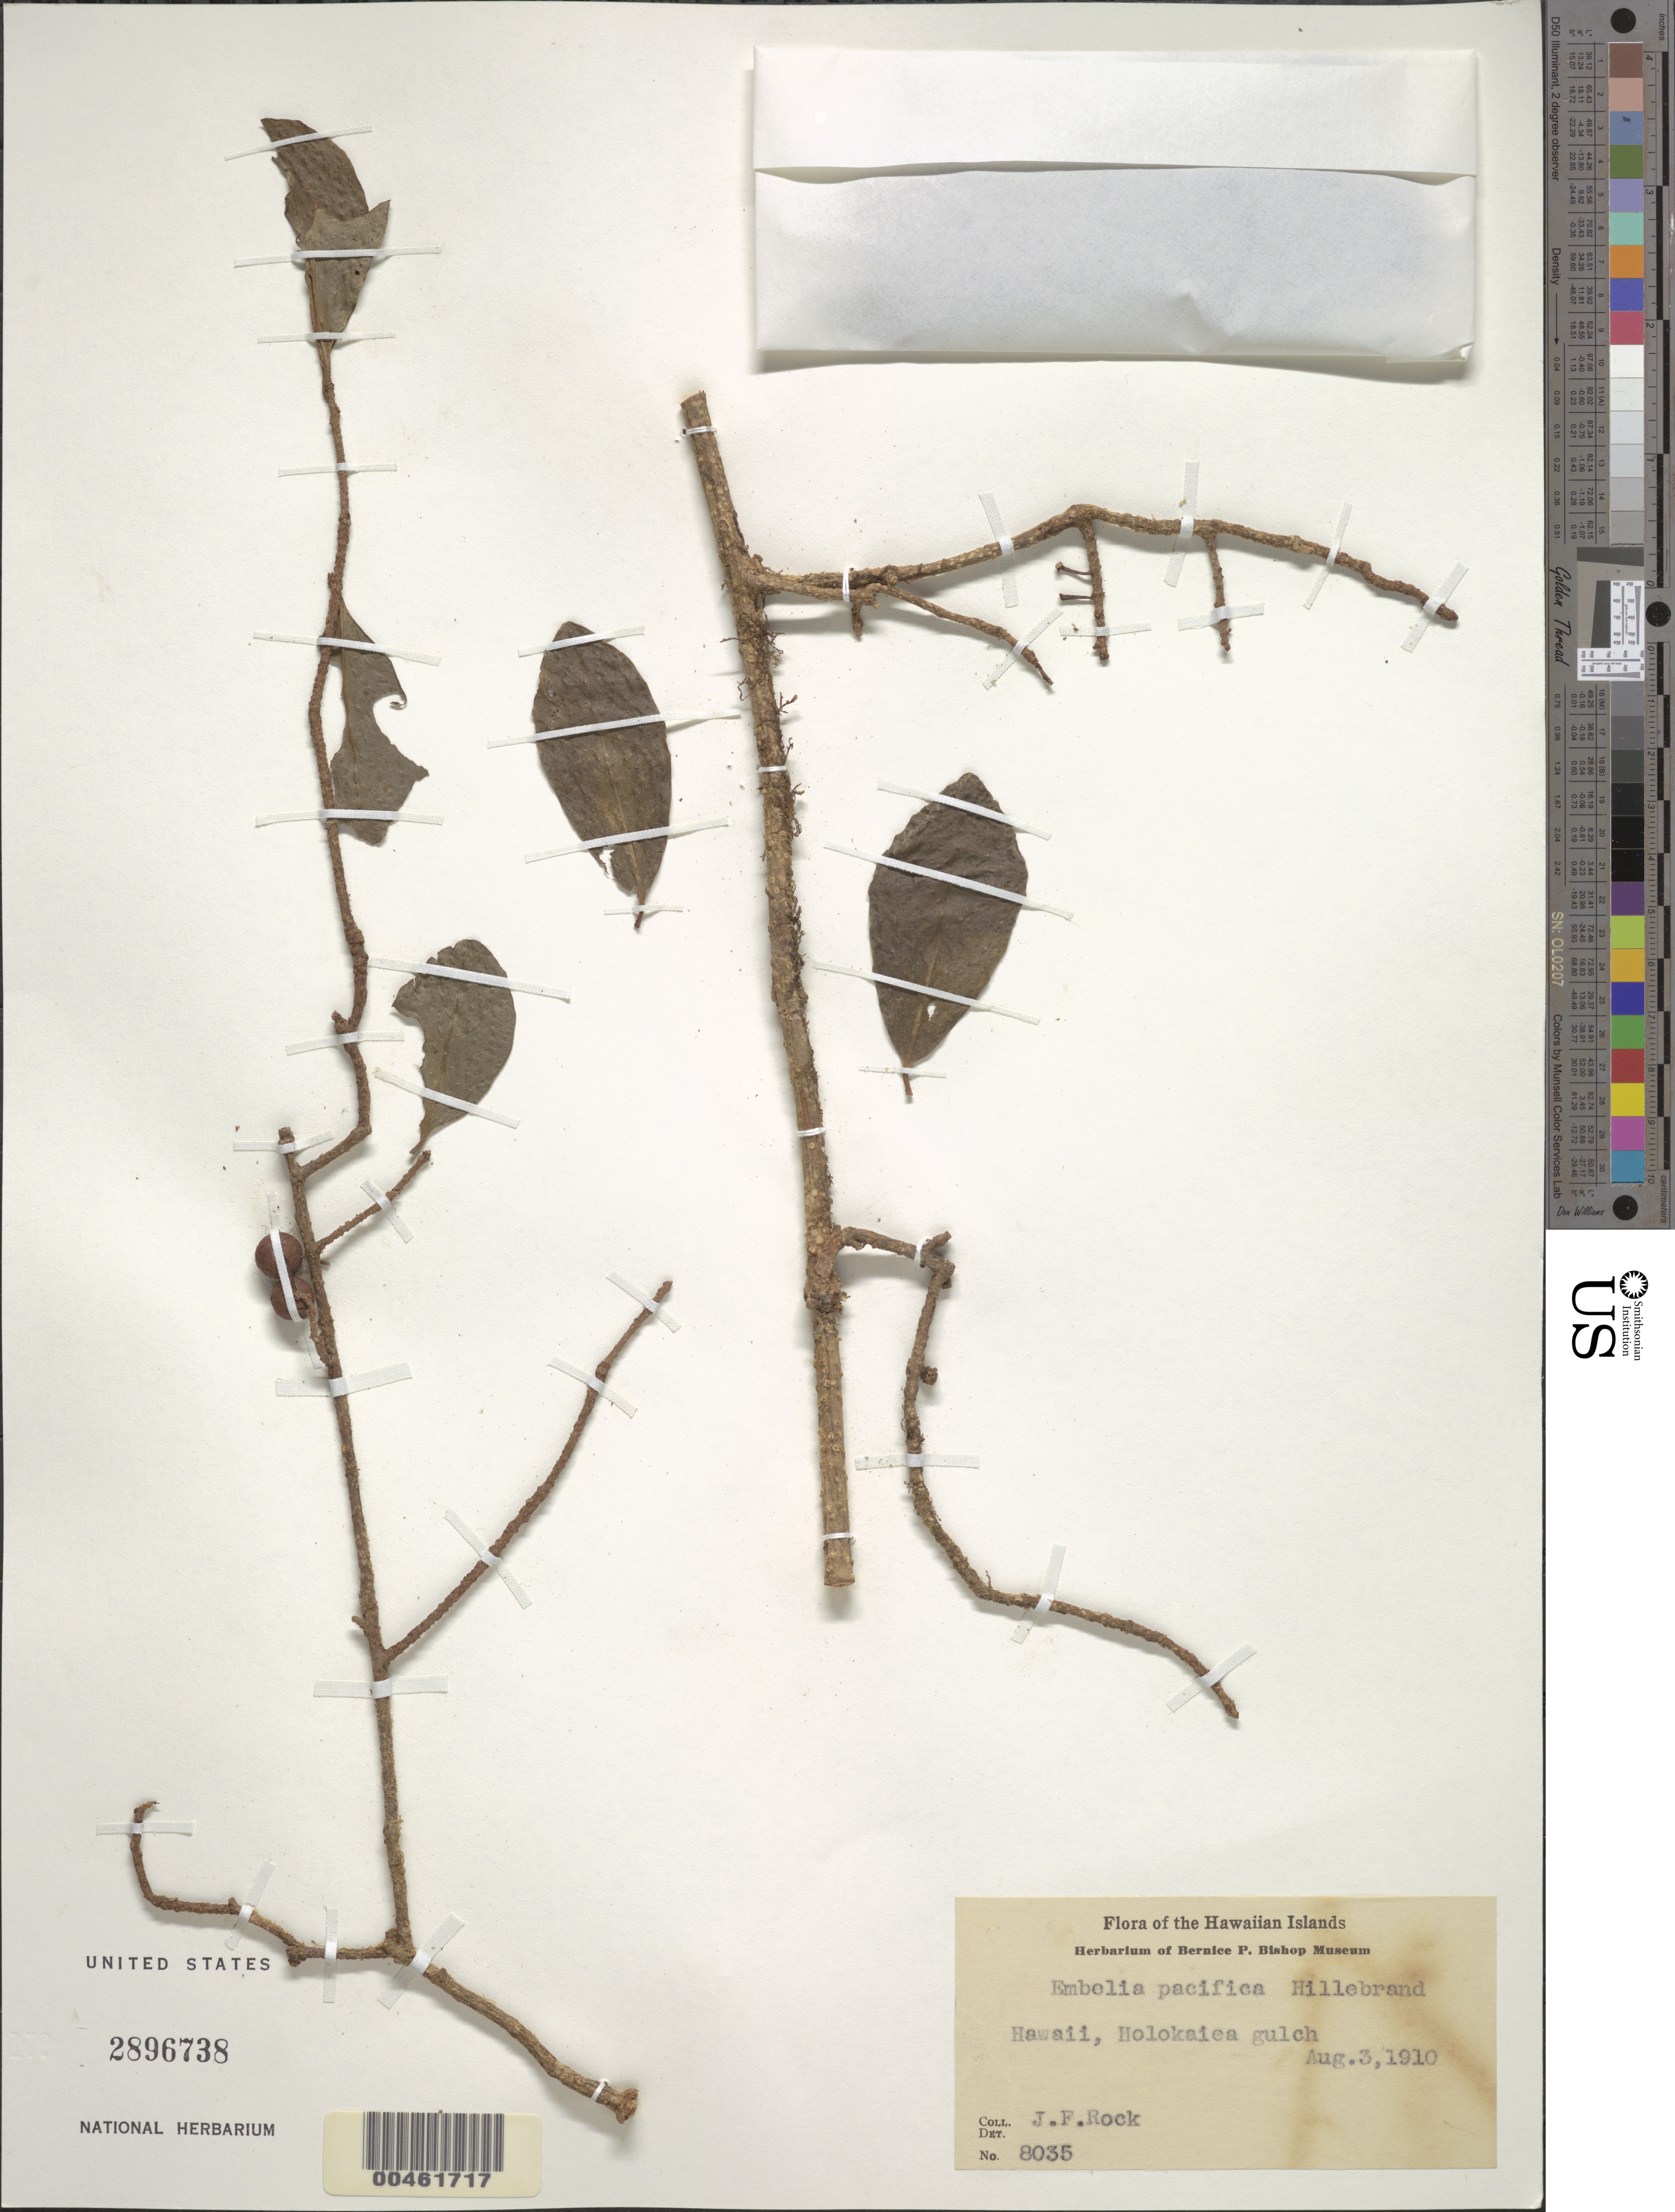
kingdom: Plantae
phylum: Tracheophyta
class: Magnoliopsida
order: Ericales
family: Primulaceae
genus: Embelia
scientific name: Embelia pacifica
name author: Hillebr.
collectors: J. F. Rock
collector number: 8035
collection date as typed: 3 Aug 1910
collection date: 1910-08-03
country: United States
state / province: Hawaii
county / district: Hawaii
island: Hawaii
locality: Holokaiea gulch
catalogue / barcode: US 2896738